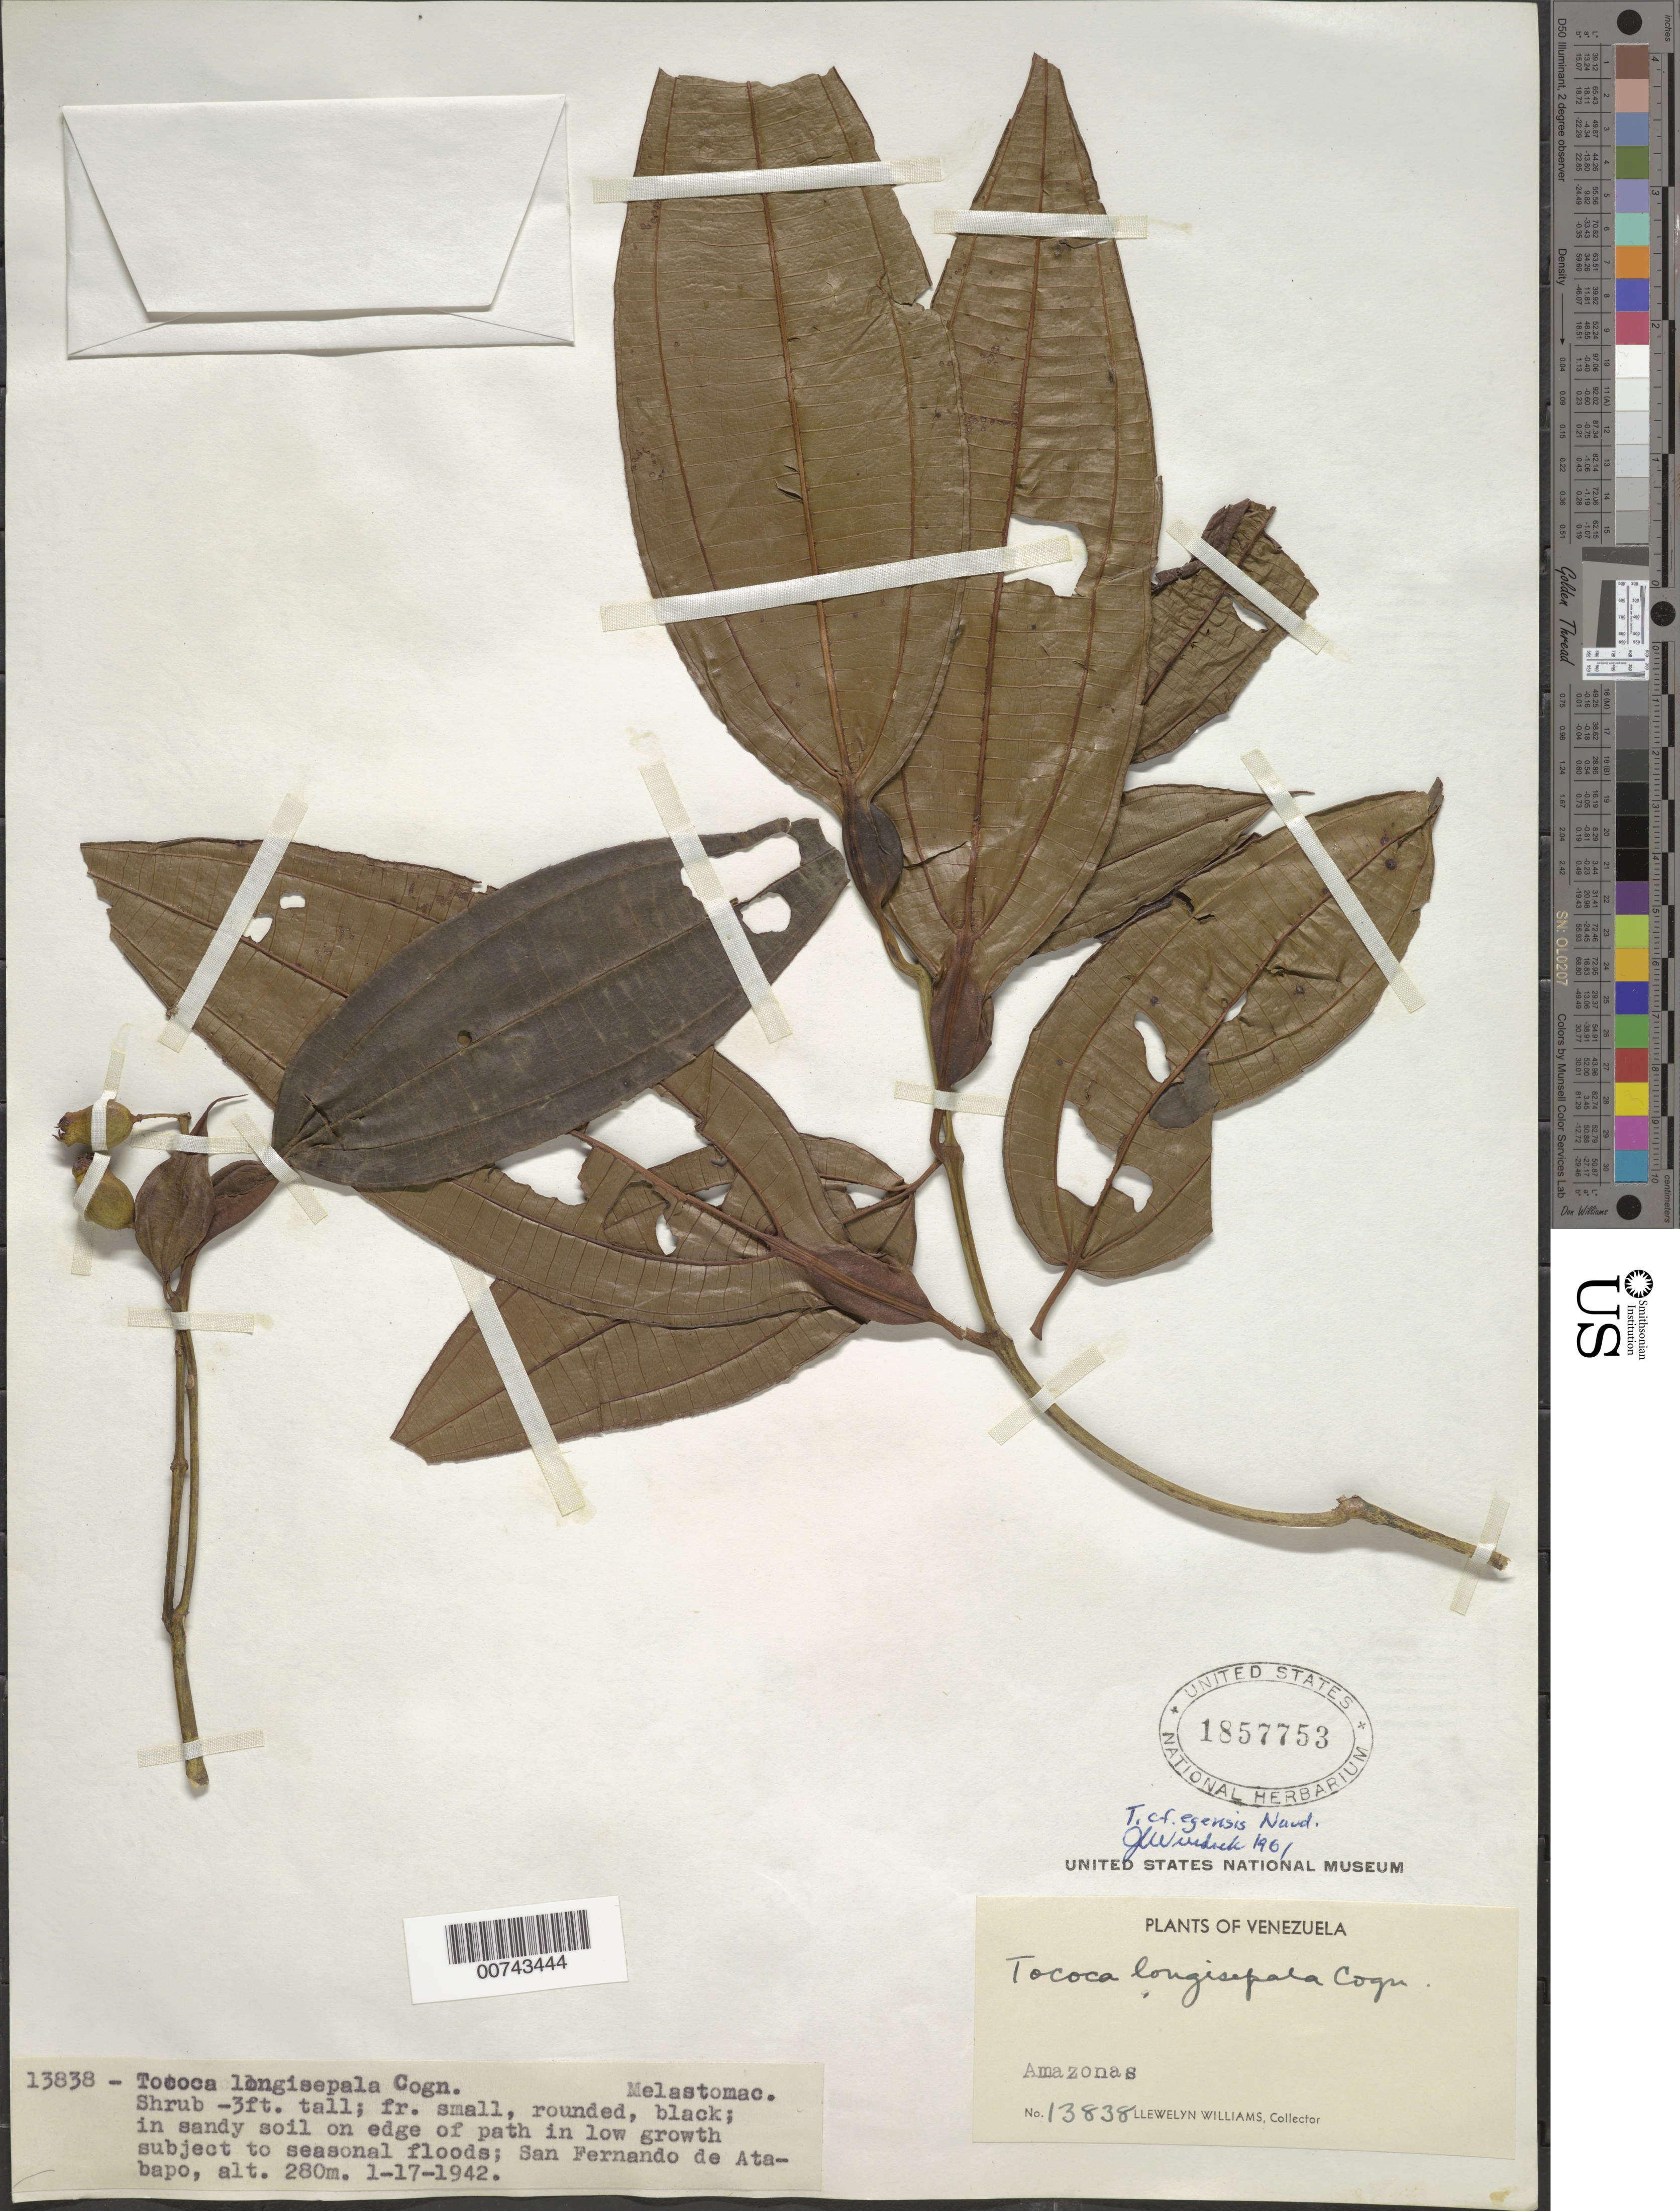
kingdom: Plantae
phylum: Tracheophyta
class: Magnoliopsida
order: Myrtales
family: Melastomataceae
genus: Tococa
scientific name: Tococa coronata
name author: Benth.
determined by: Wurdack, John J., (US), US (UNITED STATES)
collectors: Ll. Williams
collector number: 13838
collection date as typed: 17-Jan-42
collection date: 1942-01-17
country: Venezuela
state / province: Amazonas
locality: San Fernando de Atabapo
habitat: Sandy soil in edge of path in low growth subject to seasonal floods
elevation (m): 280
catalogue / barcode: US 1857753